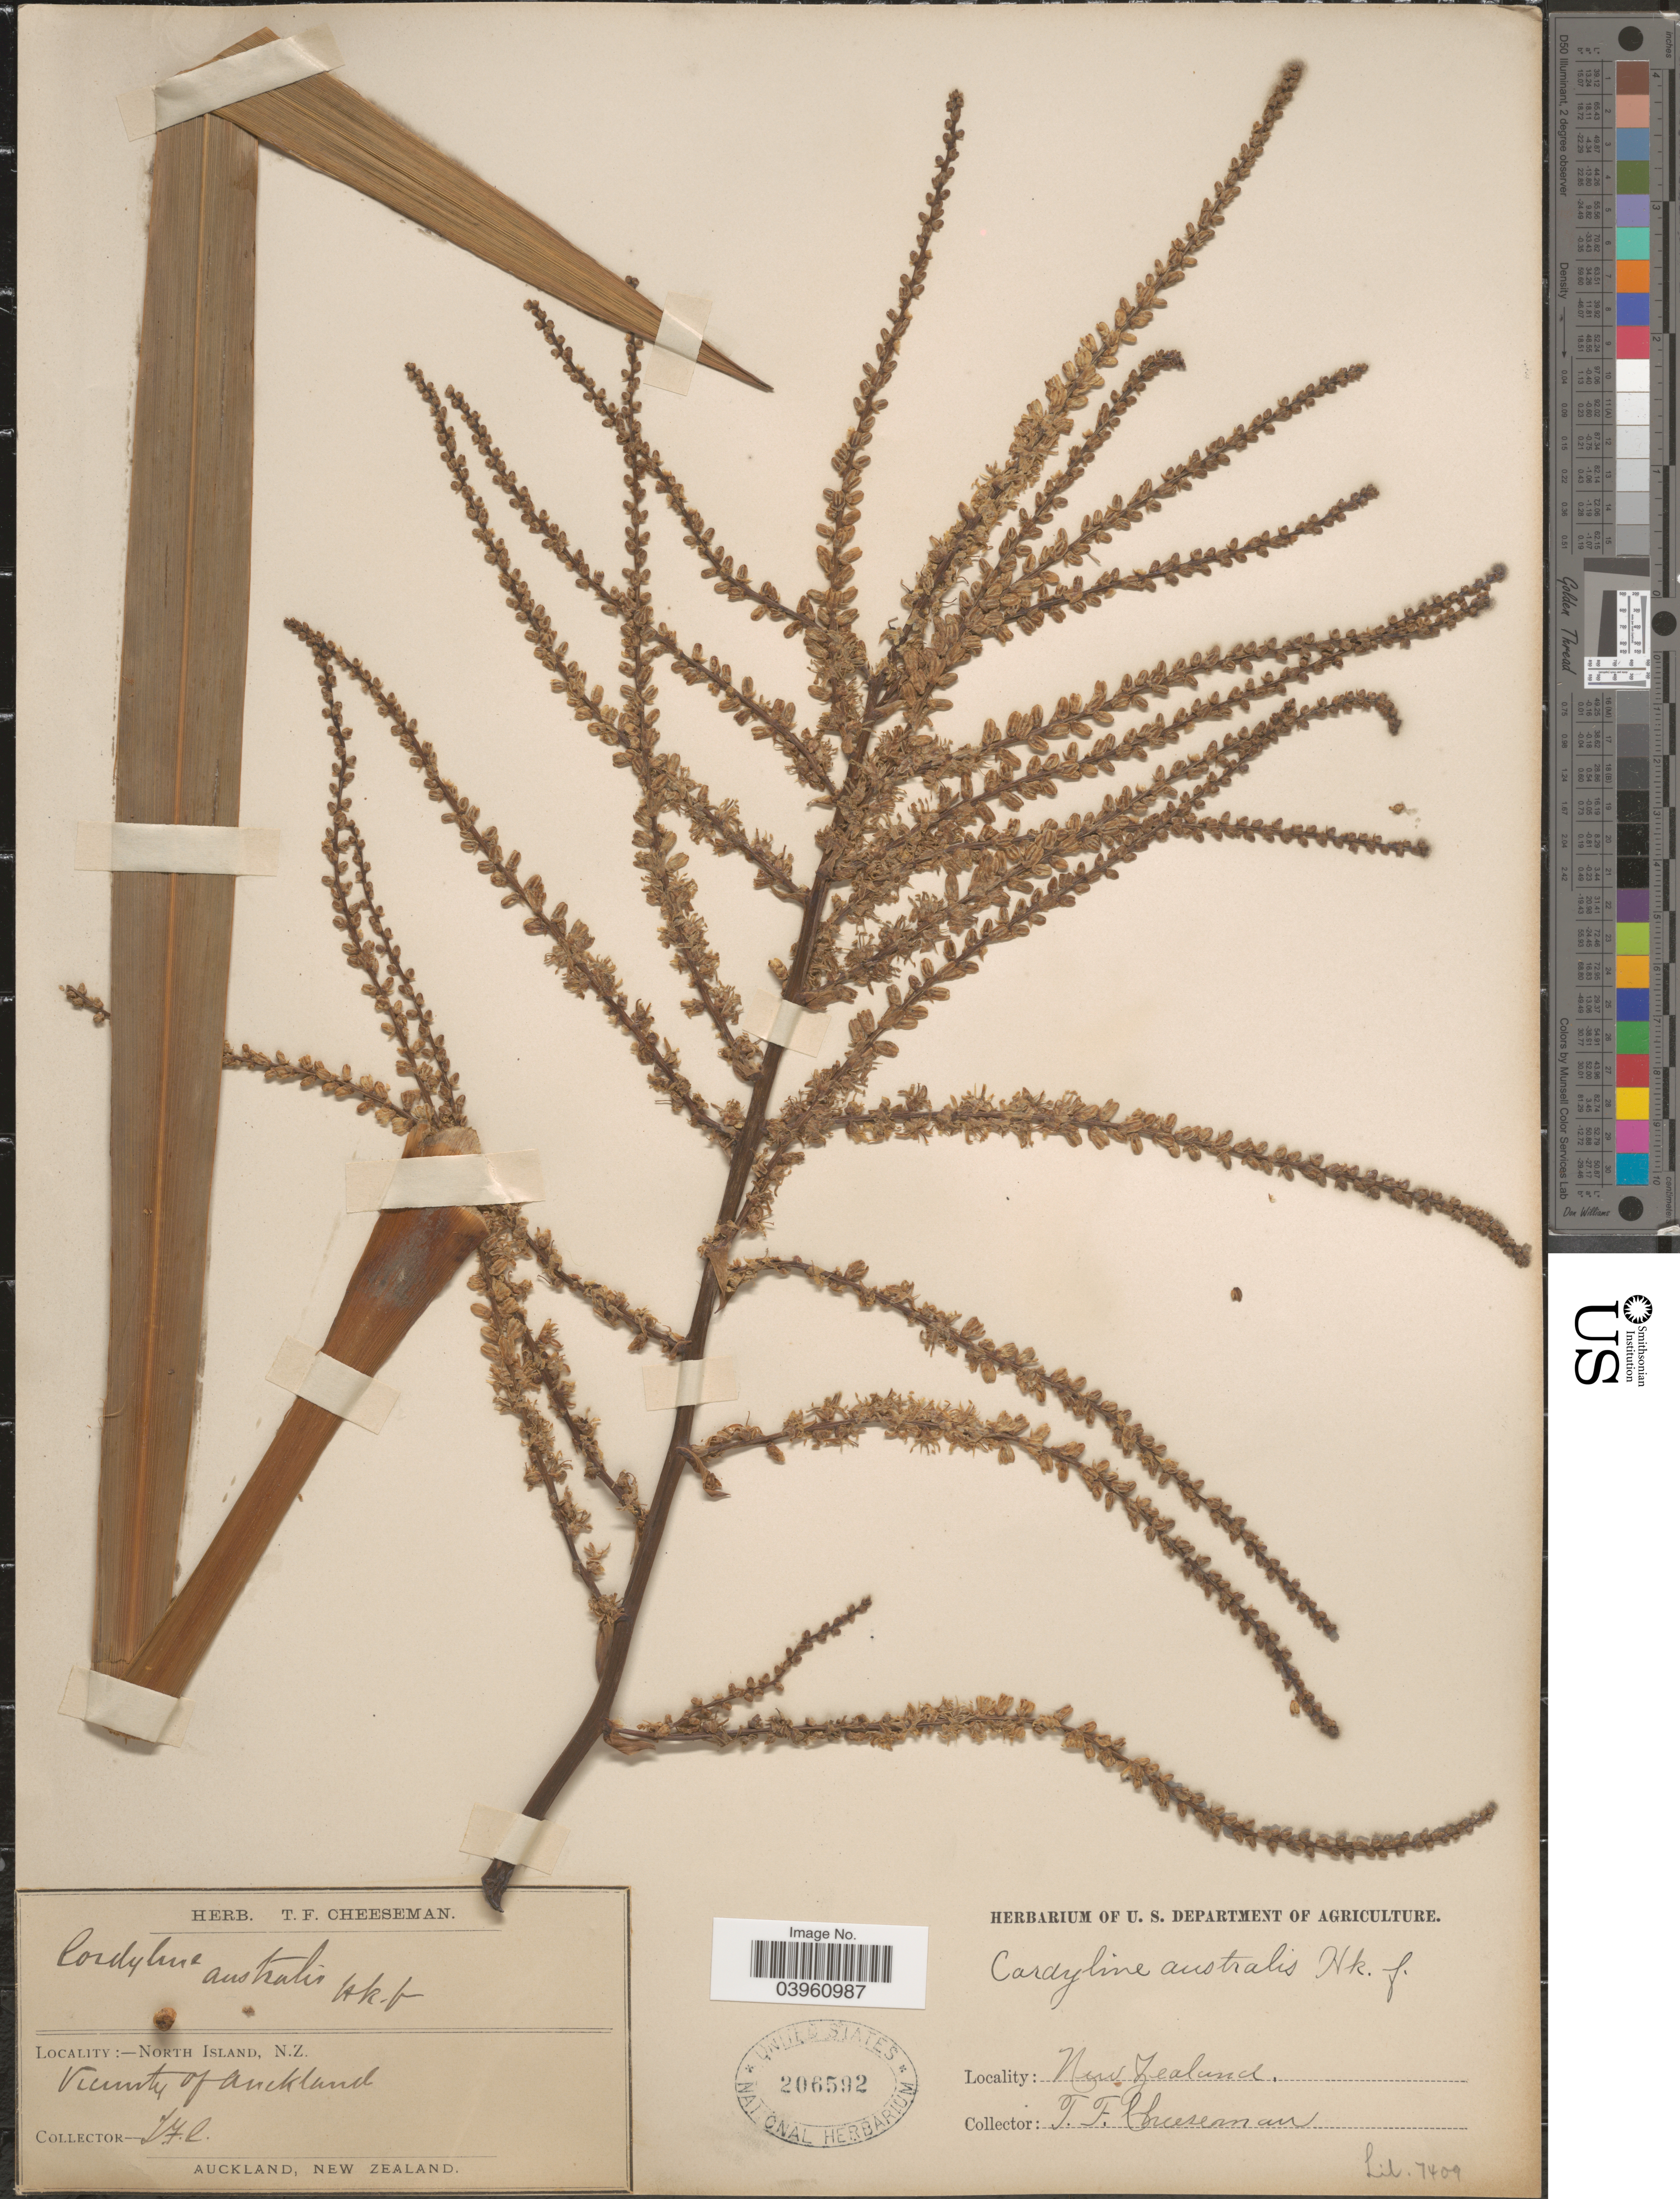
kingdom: Plantae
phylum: Tracheophyta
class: Liliopsida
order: Asparagales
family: Asparagaceae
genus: Cordyline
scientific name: Cordyline australis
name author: Hook. f.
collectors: T. F. Cheeseman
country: New Zealand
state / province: Auckland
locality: North Island. Vicinity of Auckland.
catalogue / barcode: US 206592